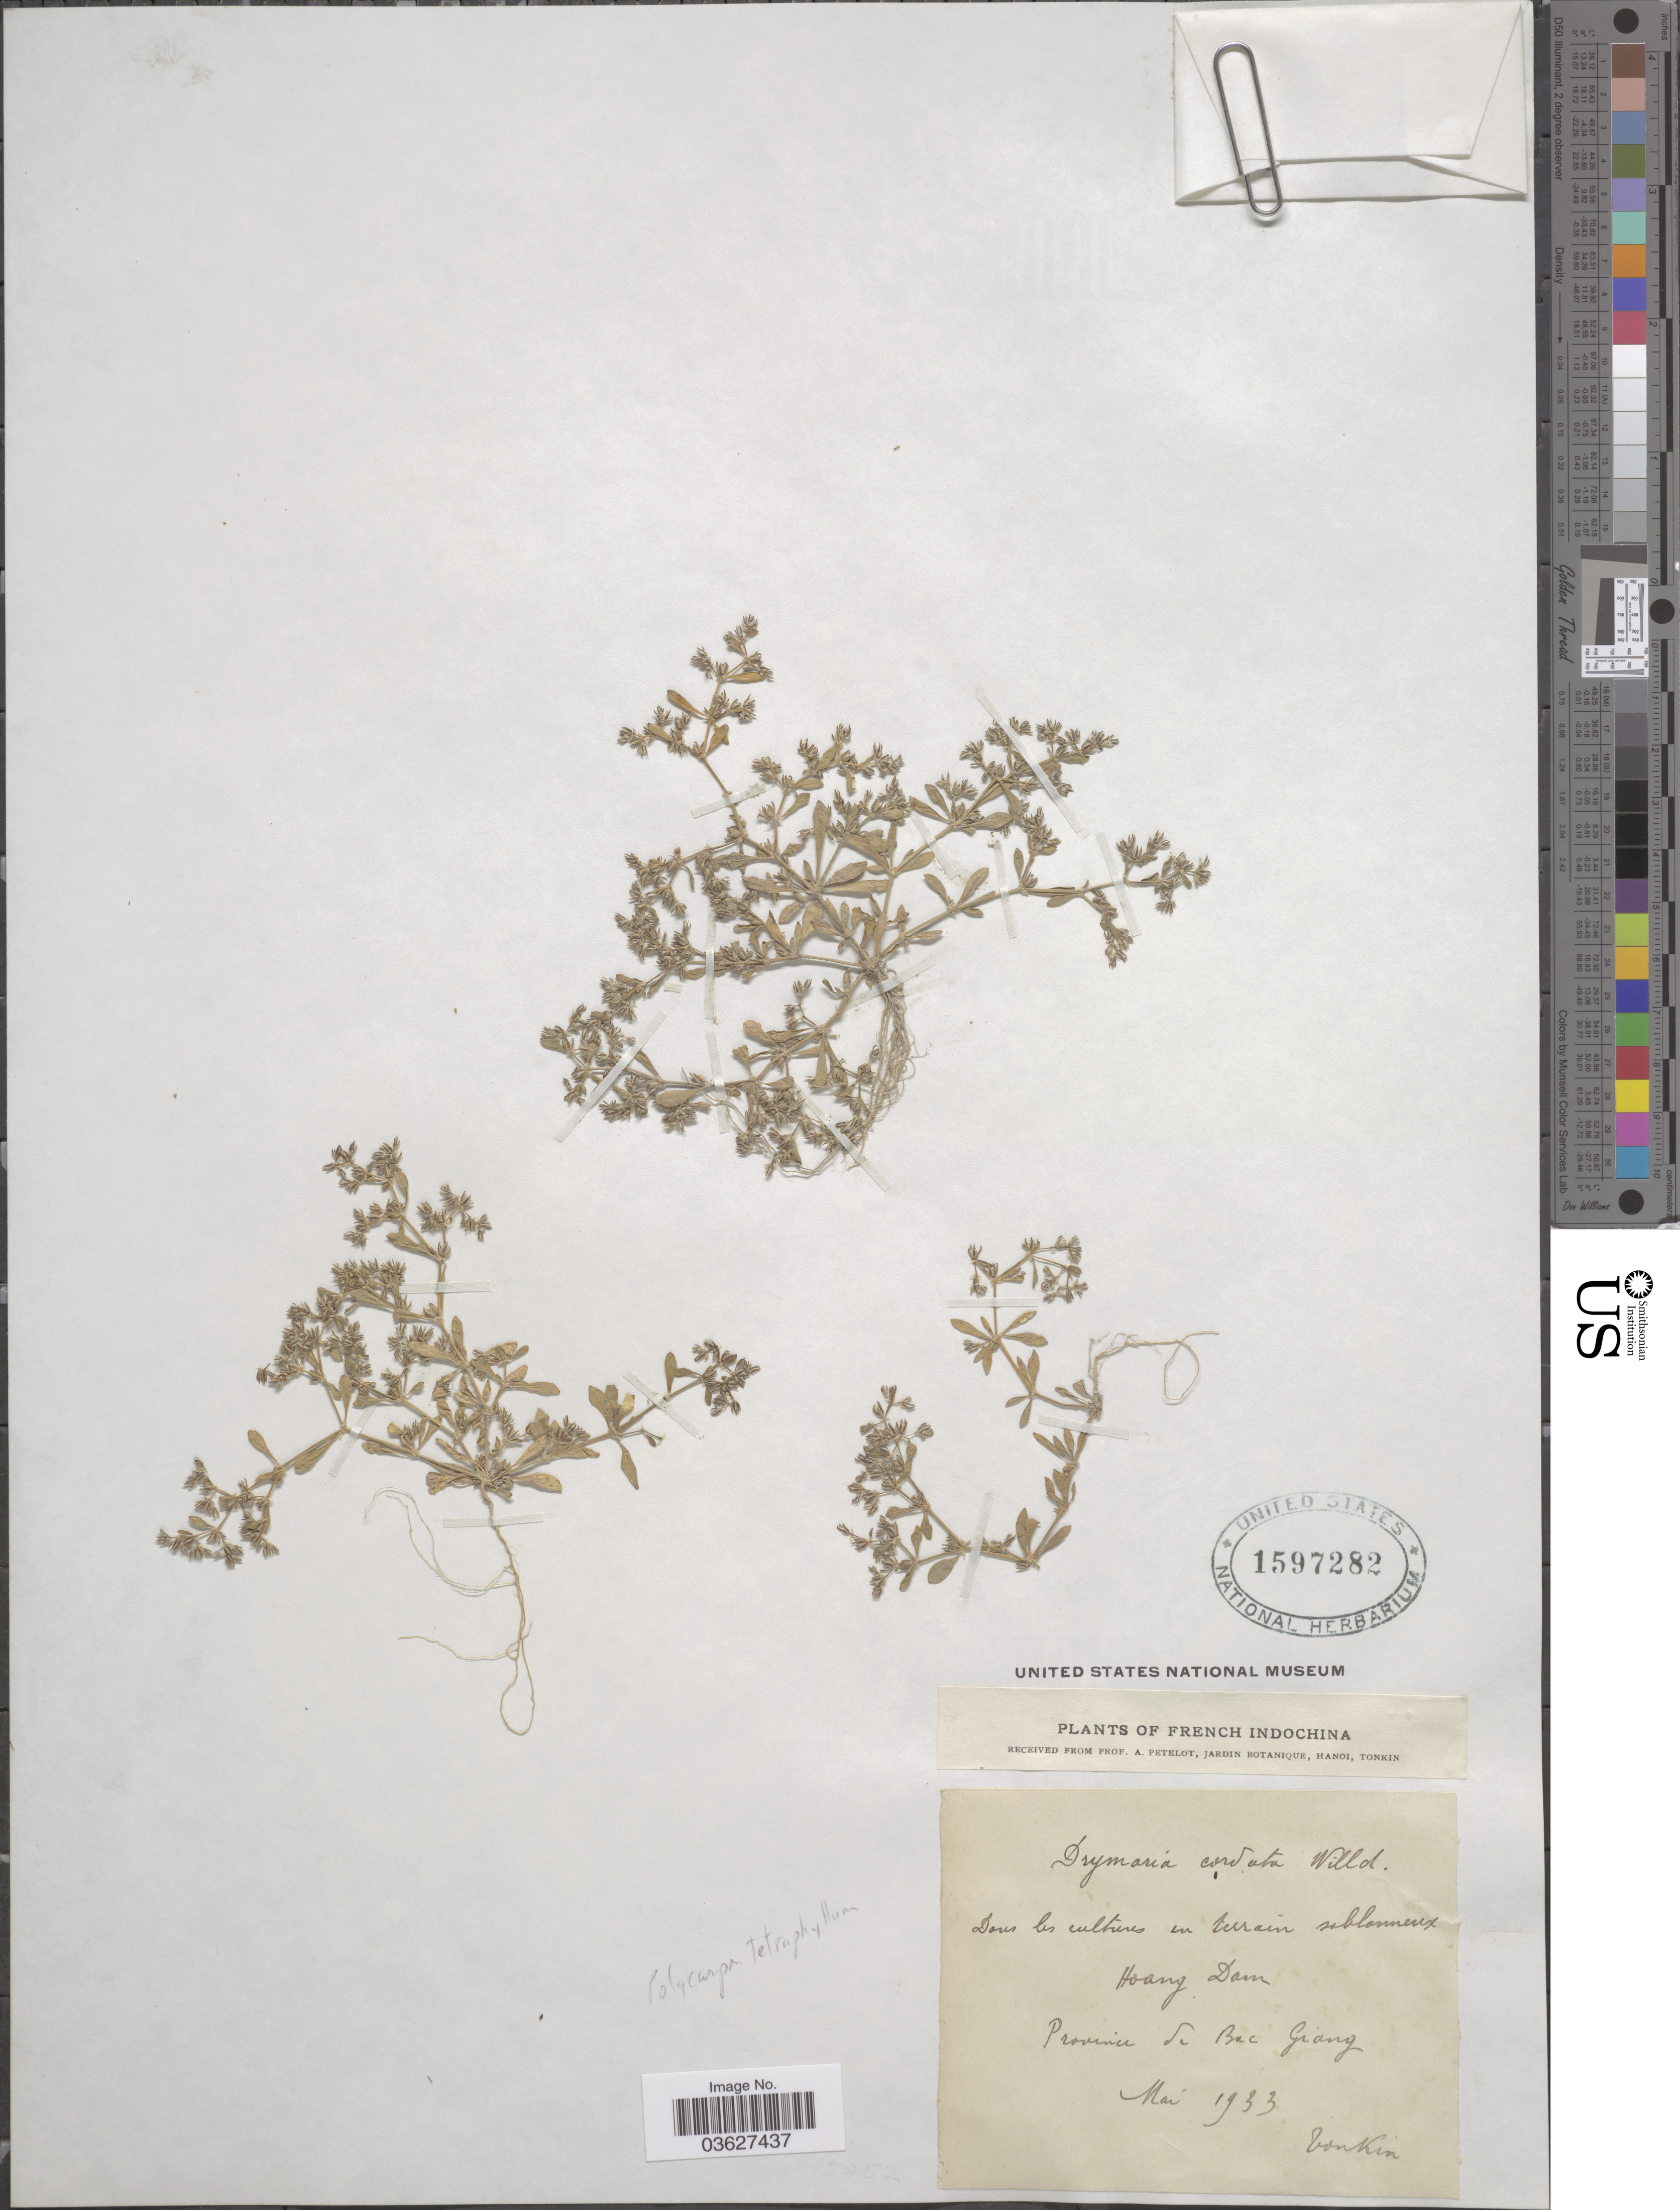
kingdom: Plantae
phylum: Tracheophyta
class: Magnoliopsida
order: Caryophyllales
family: Caryophyllaceae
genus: Polycarpon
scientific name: Polycarpon tetraphyllum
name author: (L.) L.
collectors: Pételot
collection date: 1933-05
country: Vietnam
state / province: Bac Giang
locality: French Indochina. Hoang Dam.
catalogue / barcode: US 1597282